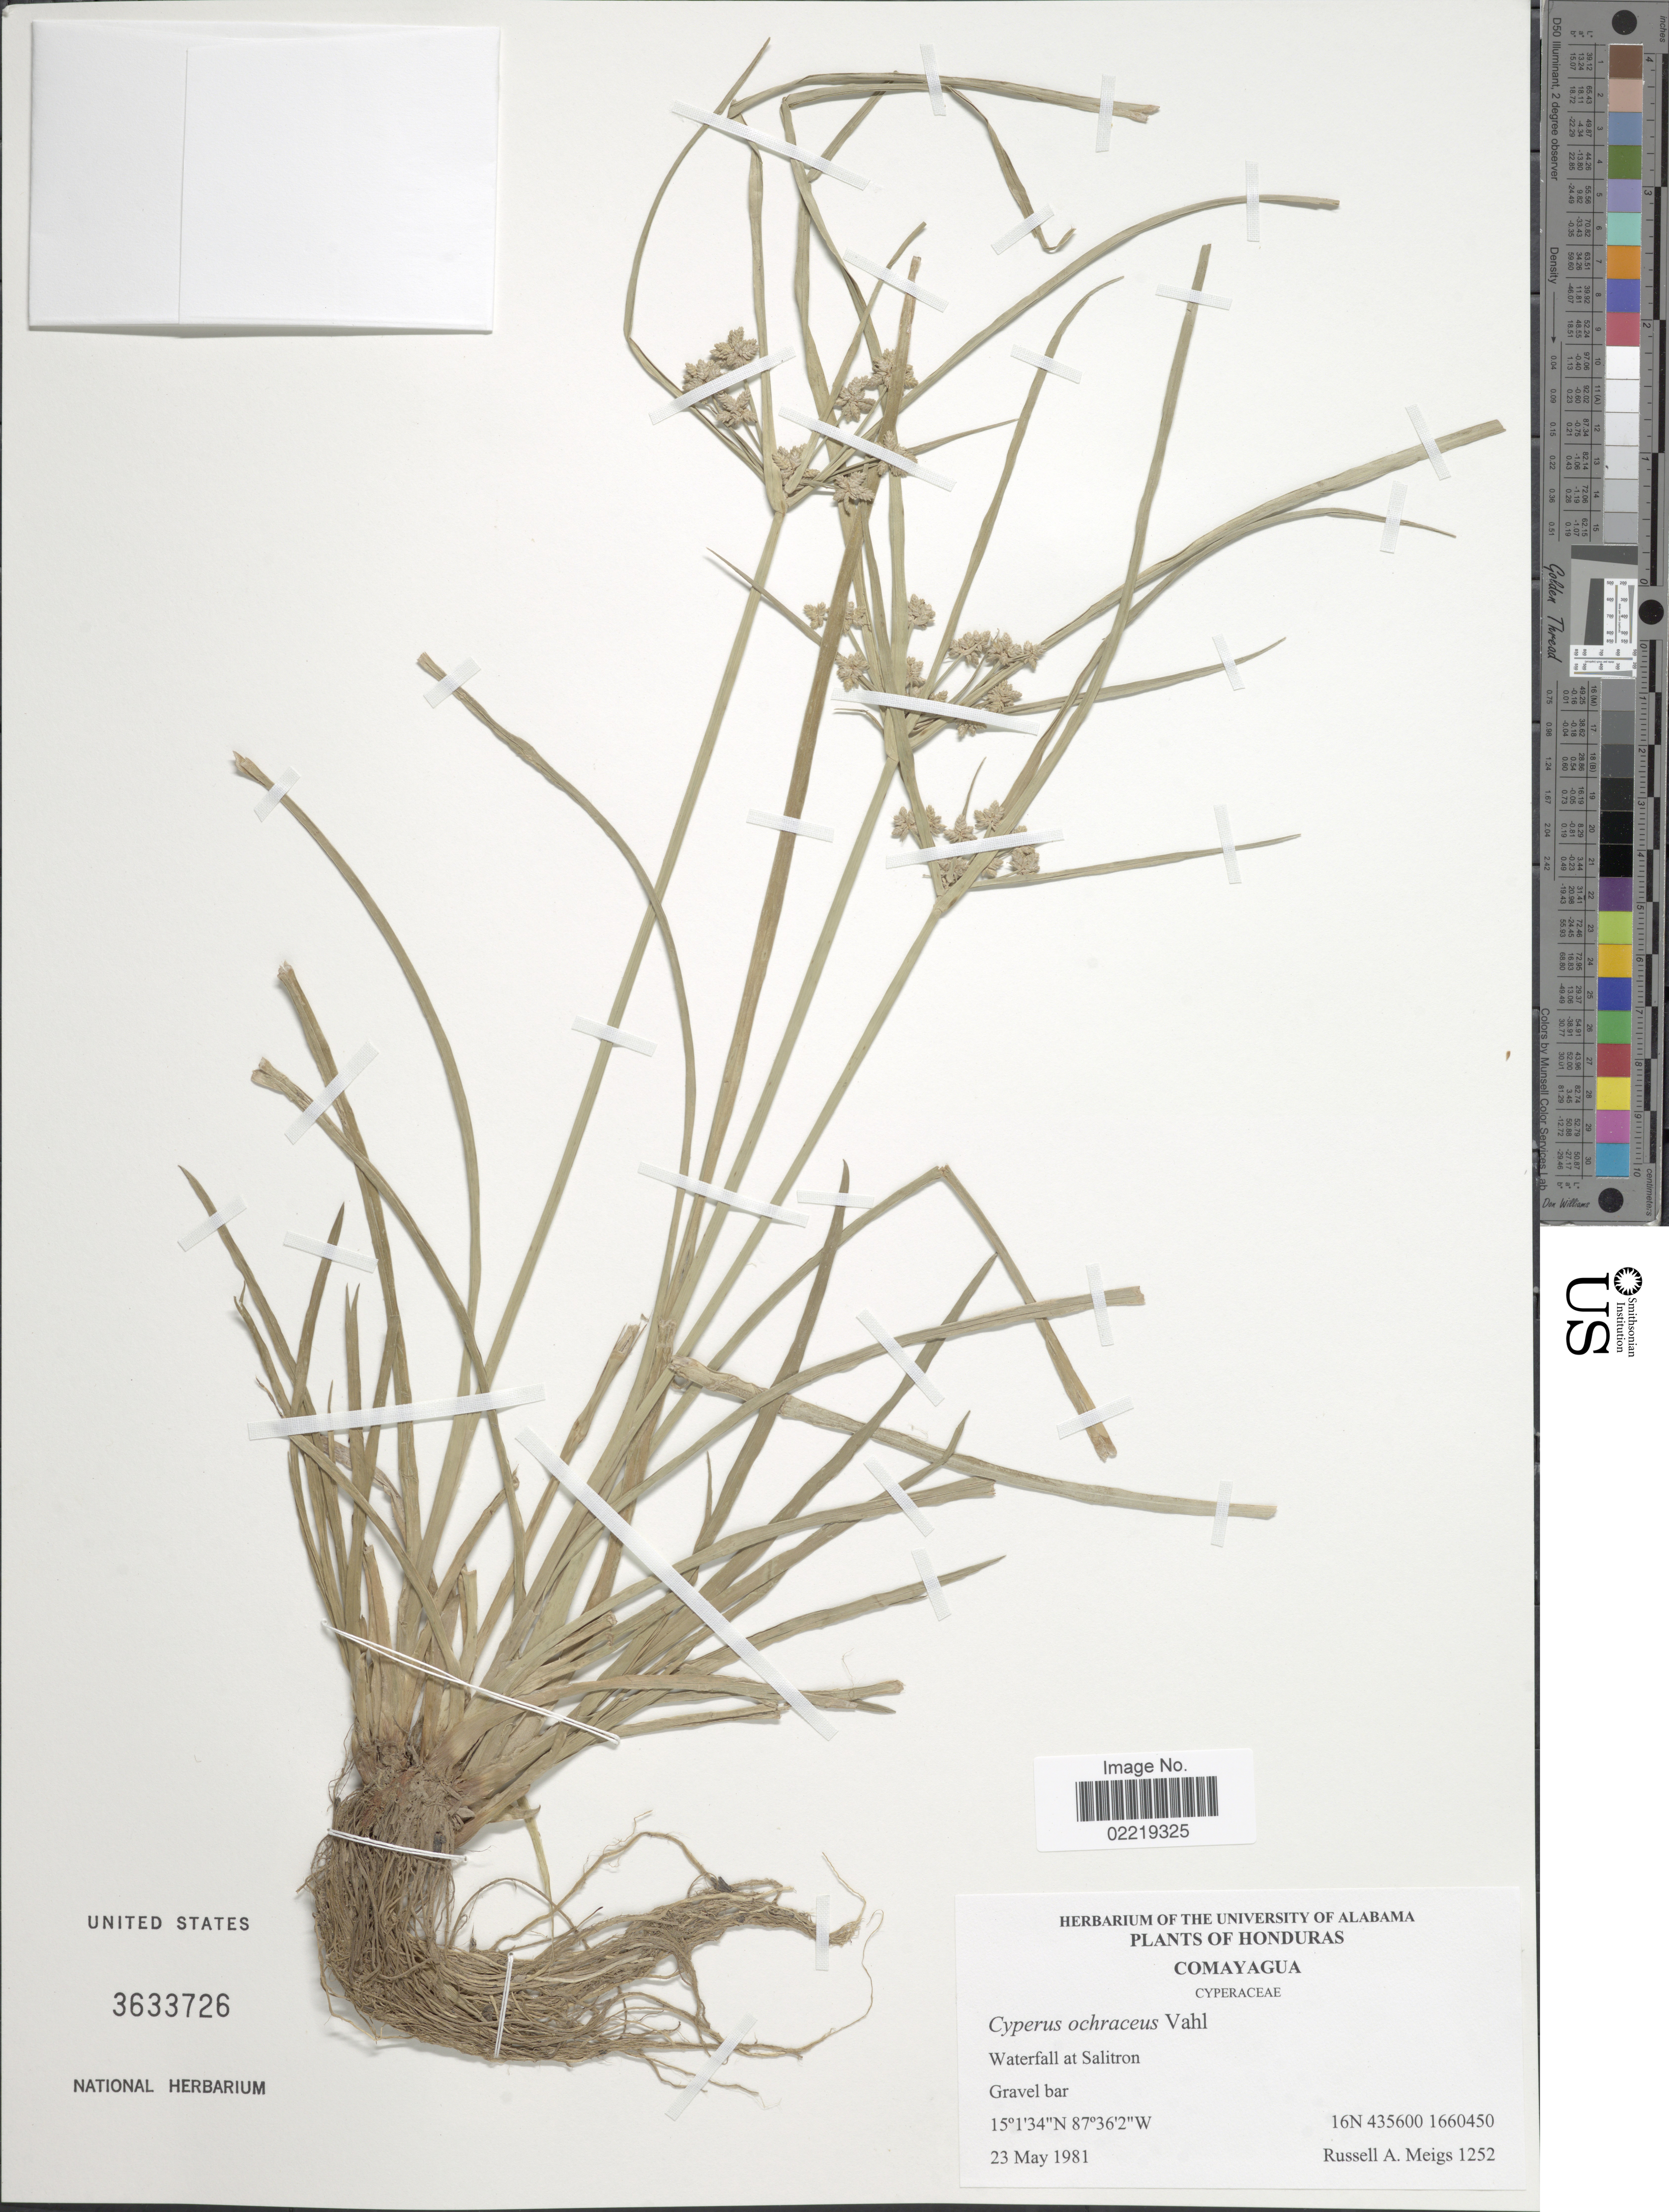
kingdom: Plantae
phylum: Tracheophyta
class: Liliopsida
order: Poales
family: Cyperaceae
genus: Cyperus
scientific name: Cyperus ochraceus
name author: Vahl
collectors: R. Meigs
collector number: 1252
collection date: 1981-05-23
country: Honduras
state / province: Comayagua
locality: Waterfall at Salitron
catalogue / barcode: US 3633726